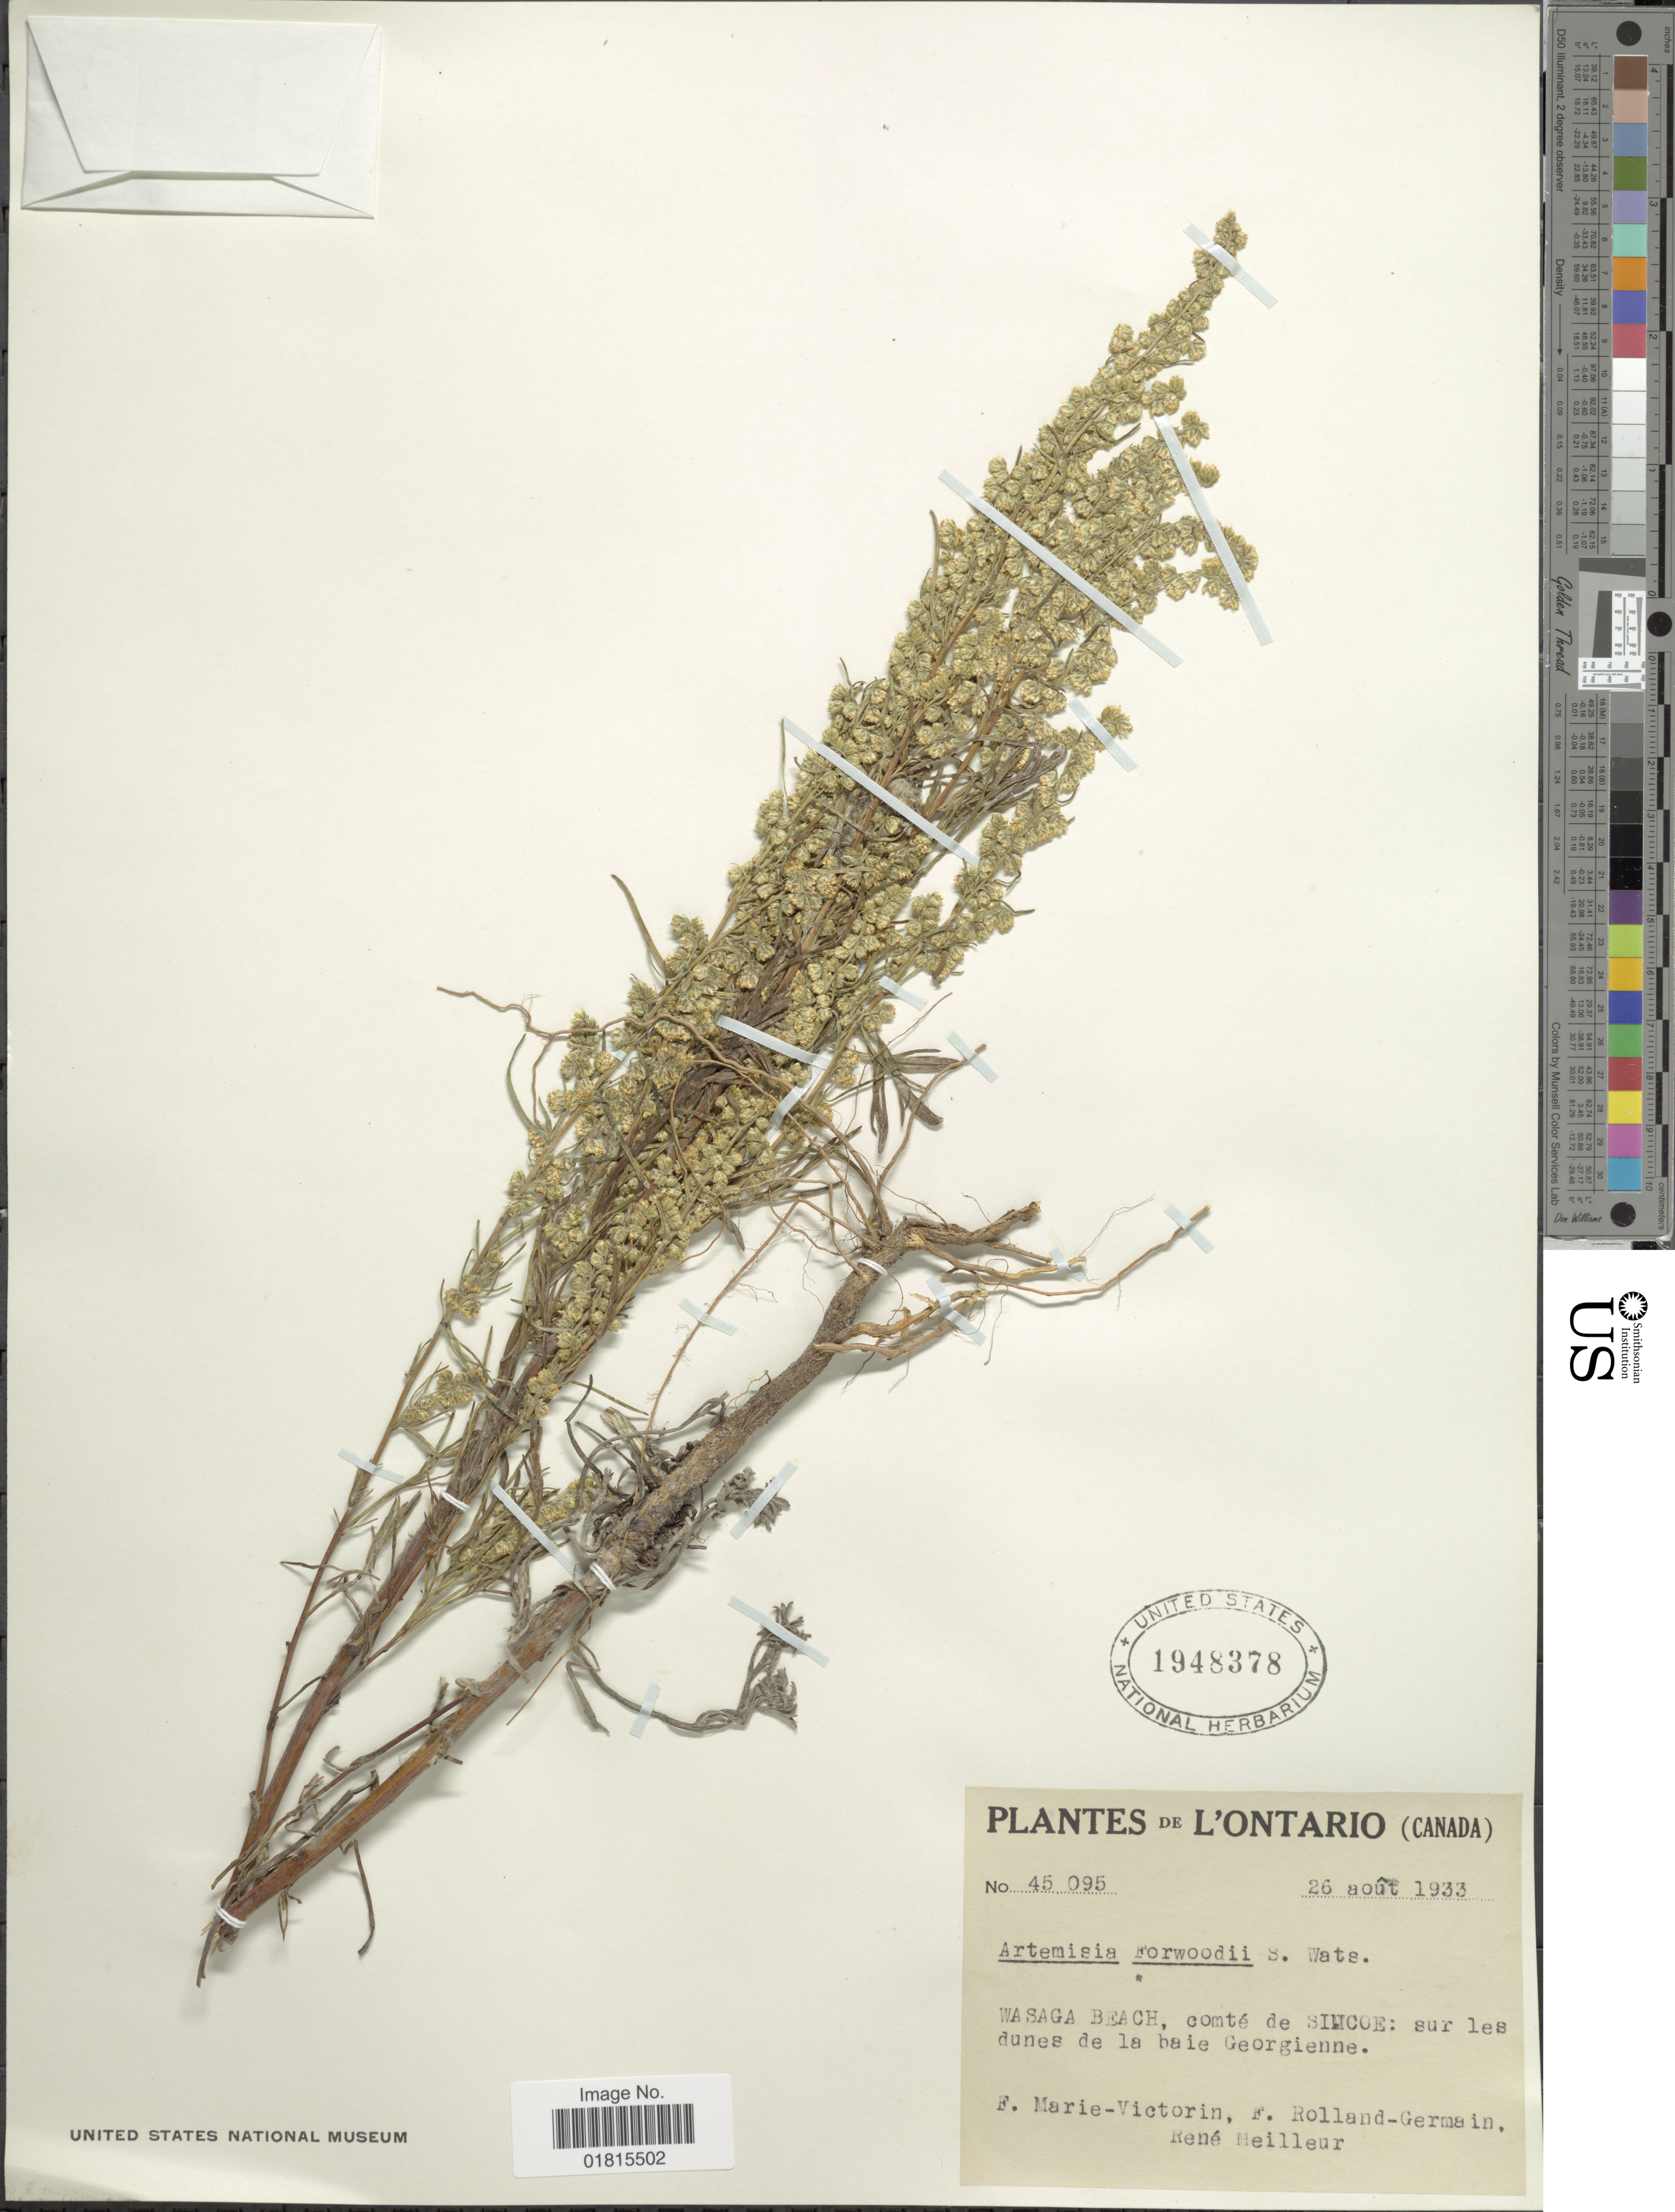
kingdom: Plantae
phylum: Tracheophyta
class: Magnoliopsida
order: Asterales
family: Asteraceae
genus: Artemisia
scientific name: Artemisia forwoodii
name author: S. Watson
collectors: F. Marie-Victorin, Rolland-Germain & R. Heilleur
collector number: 45095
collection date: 1933-08-26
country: Canada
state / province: Ontario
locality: Wasaga Beach, comté de Simcoe: sur les dunes de la baie Georgienne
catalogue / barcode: US 1948378